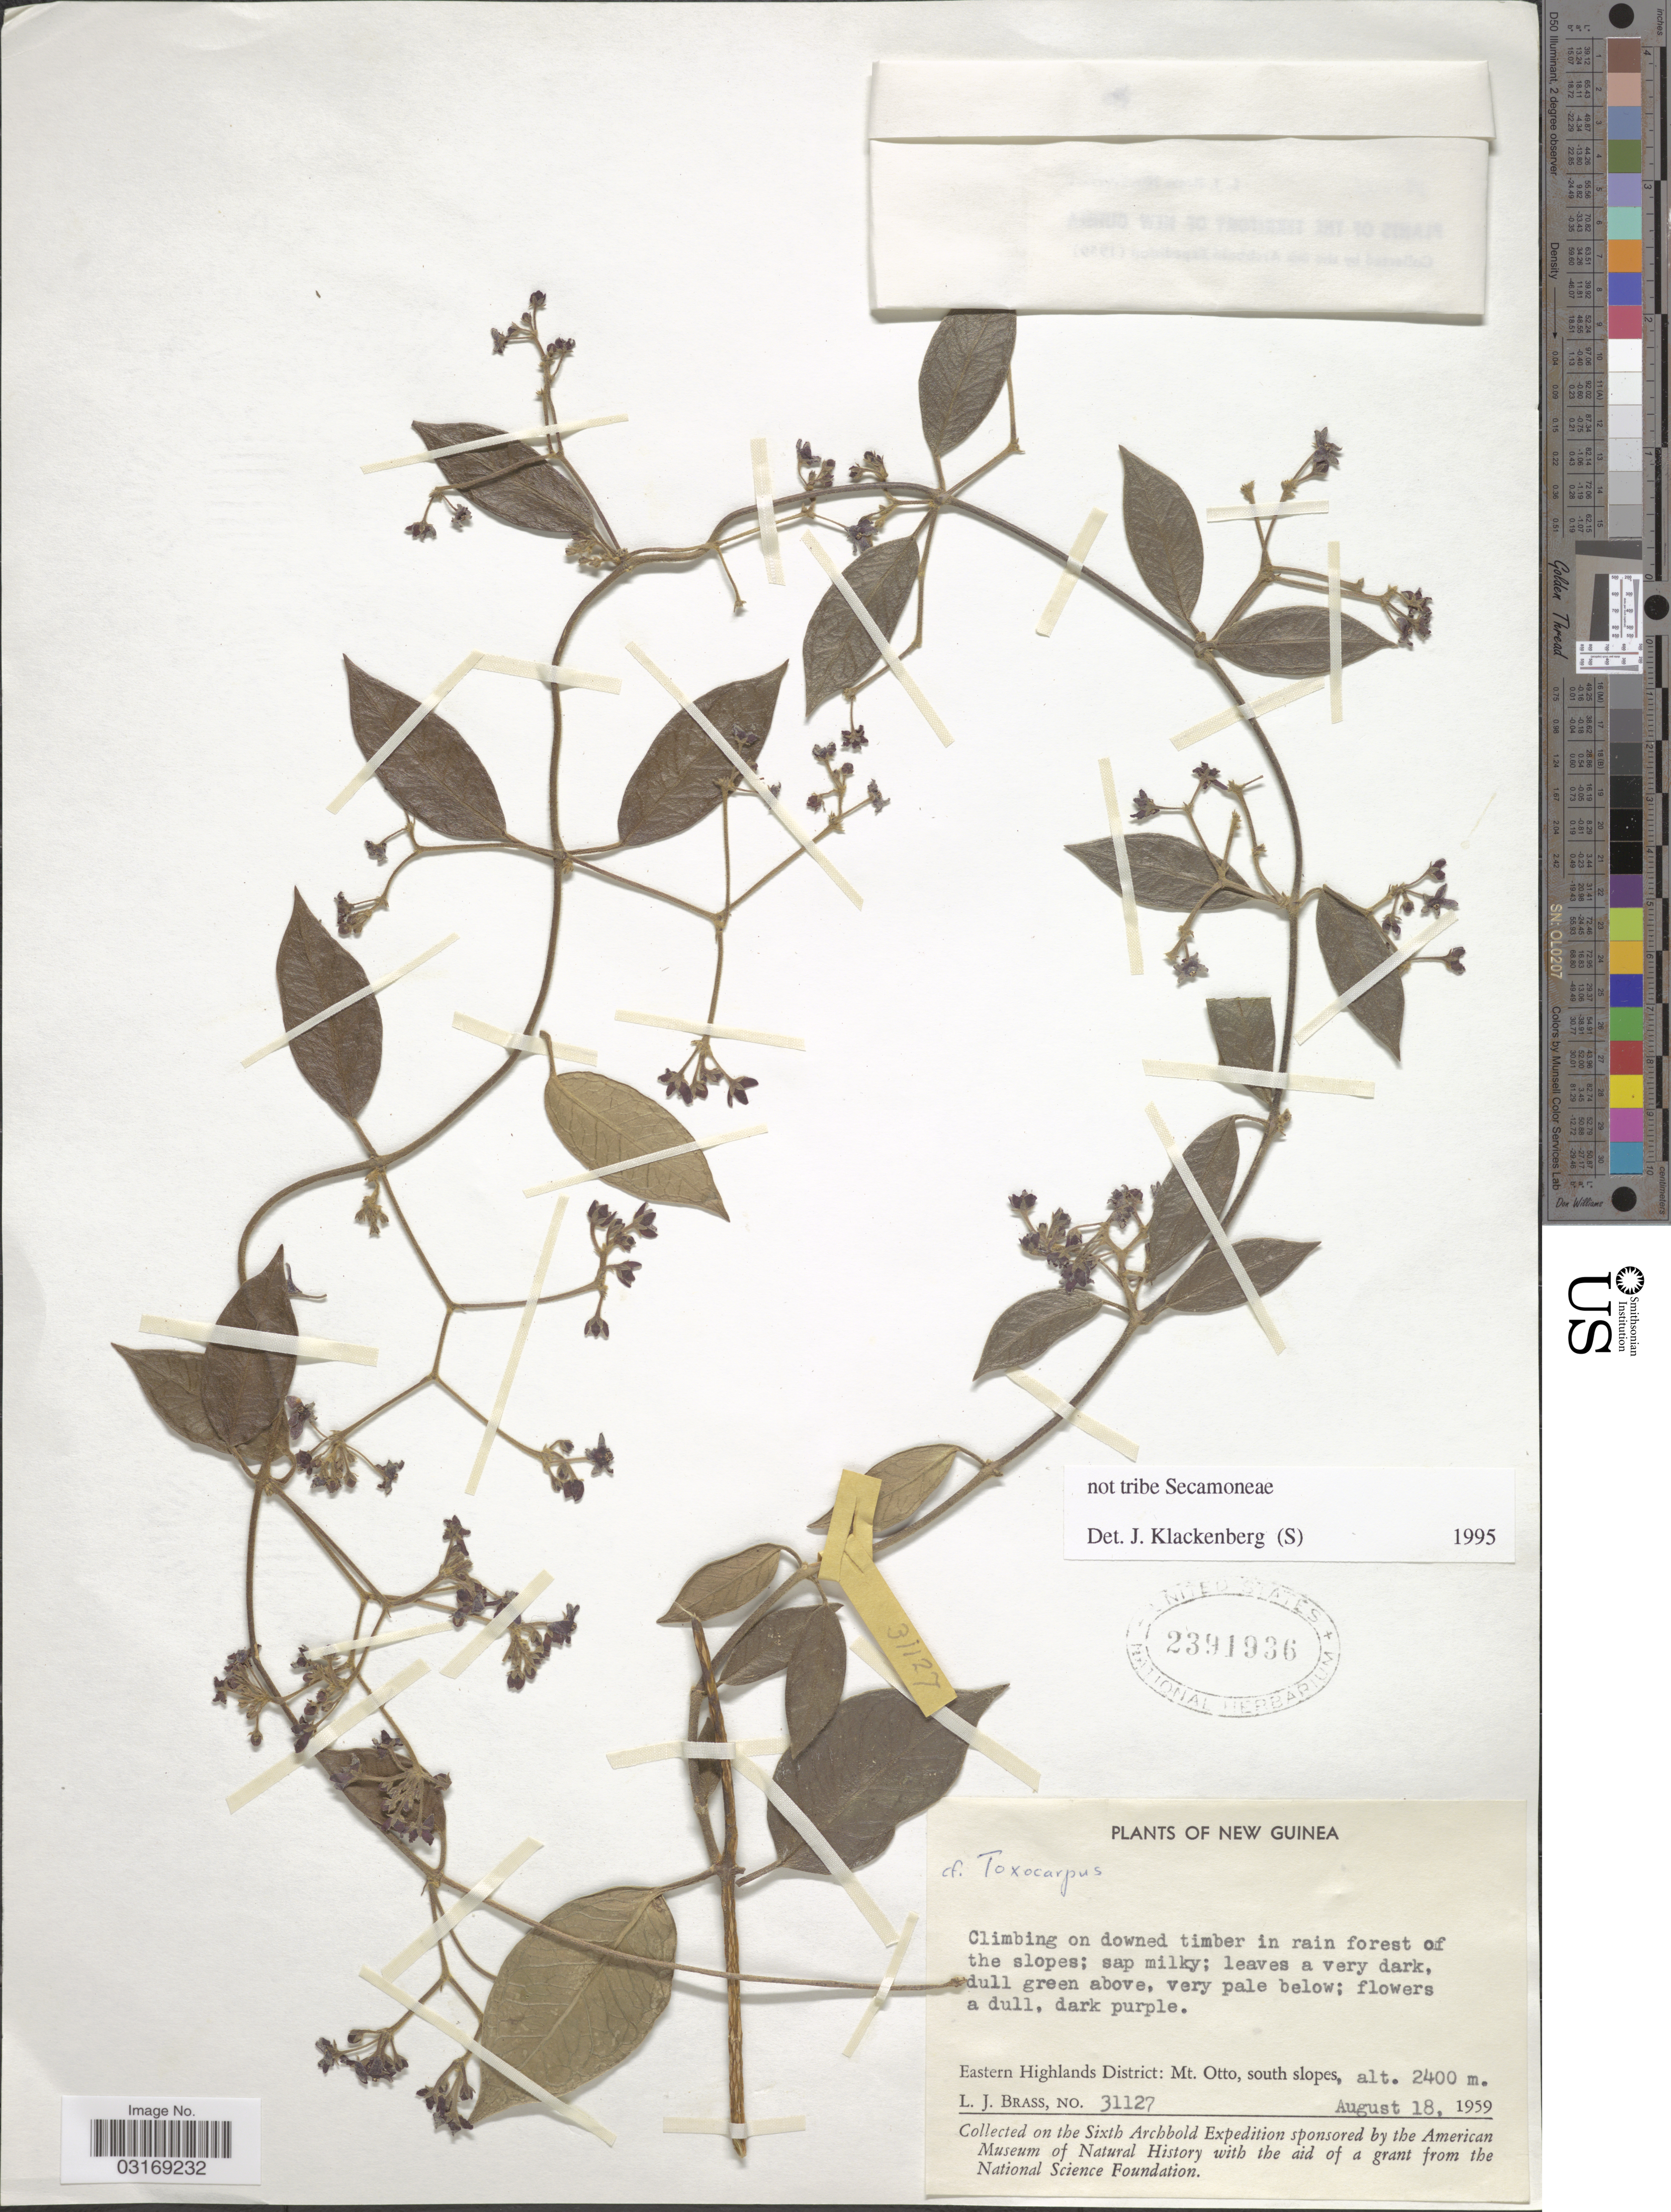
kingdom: Plantae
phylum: Tracheophyta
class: Magnoliopsida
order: Gentianales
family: Apocynaceae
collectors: L. J. Brass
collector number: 31127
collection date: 1959-08-18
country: Papua New Guinea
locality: New Guinea. Eastern Highlands District: Mt. Otto, south slopes.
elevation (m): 2400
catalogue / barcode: US 2391936